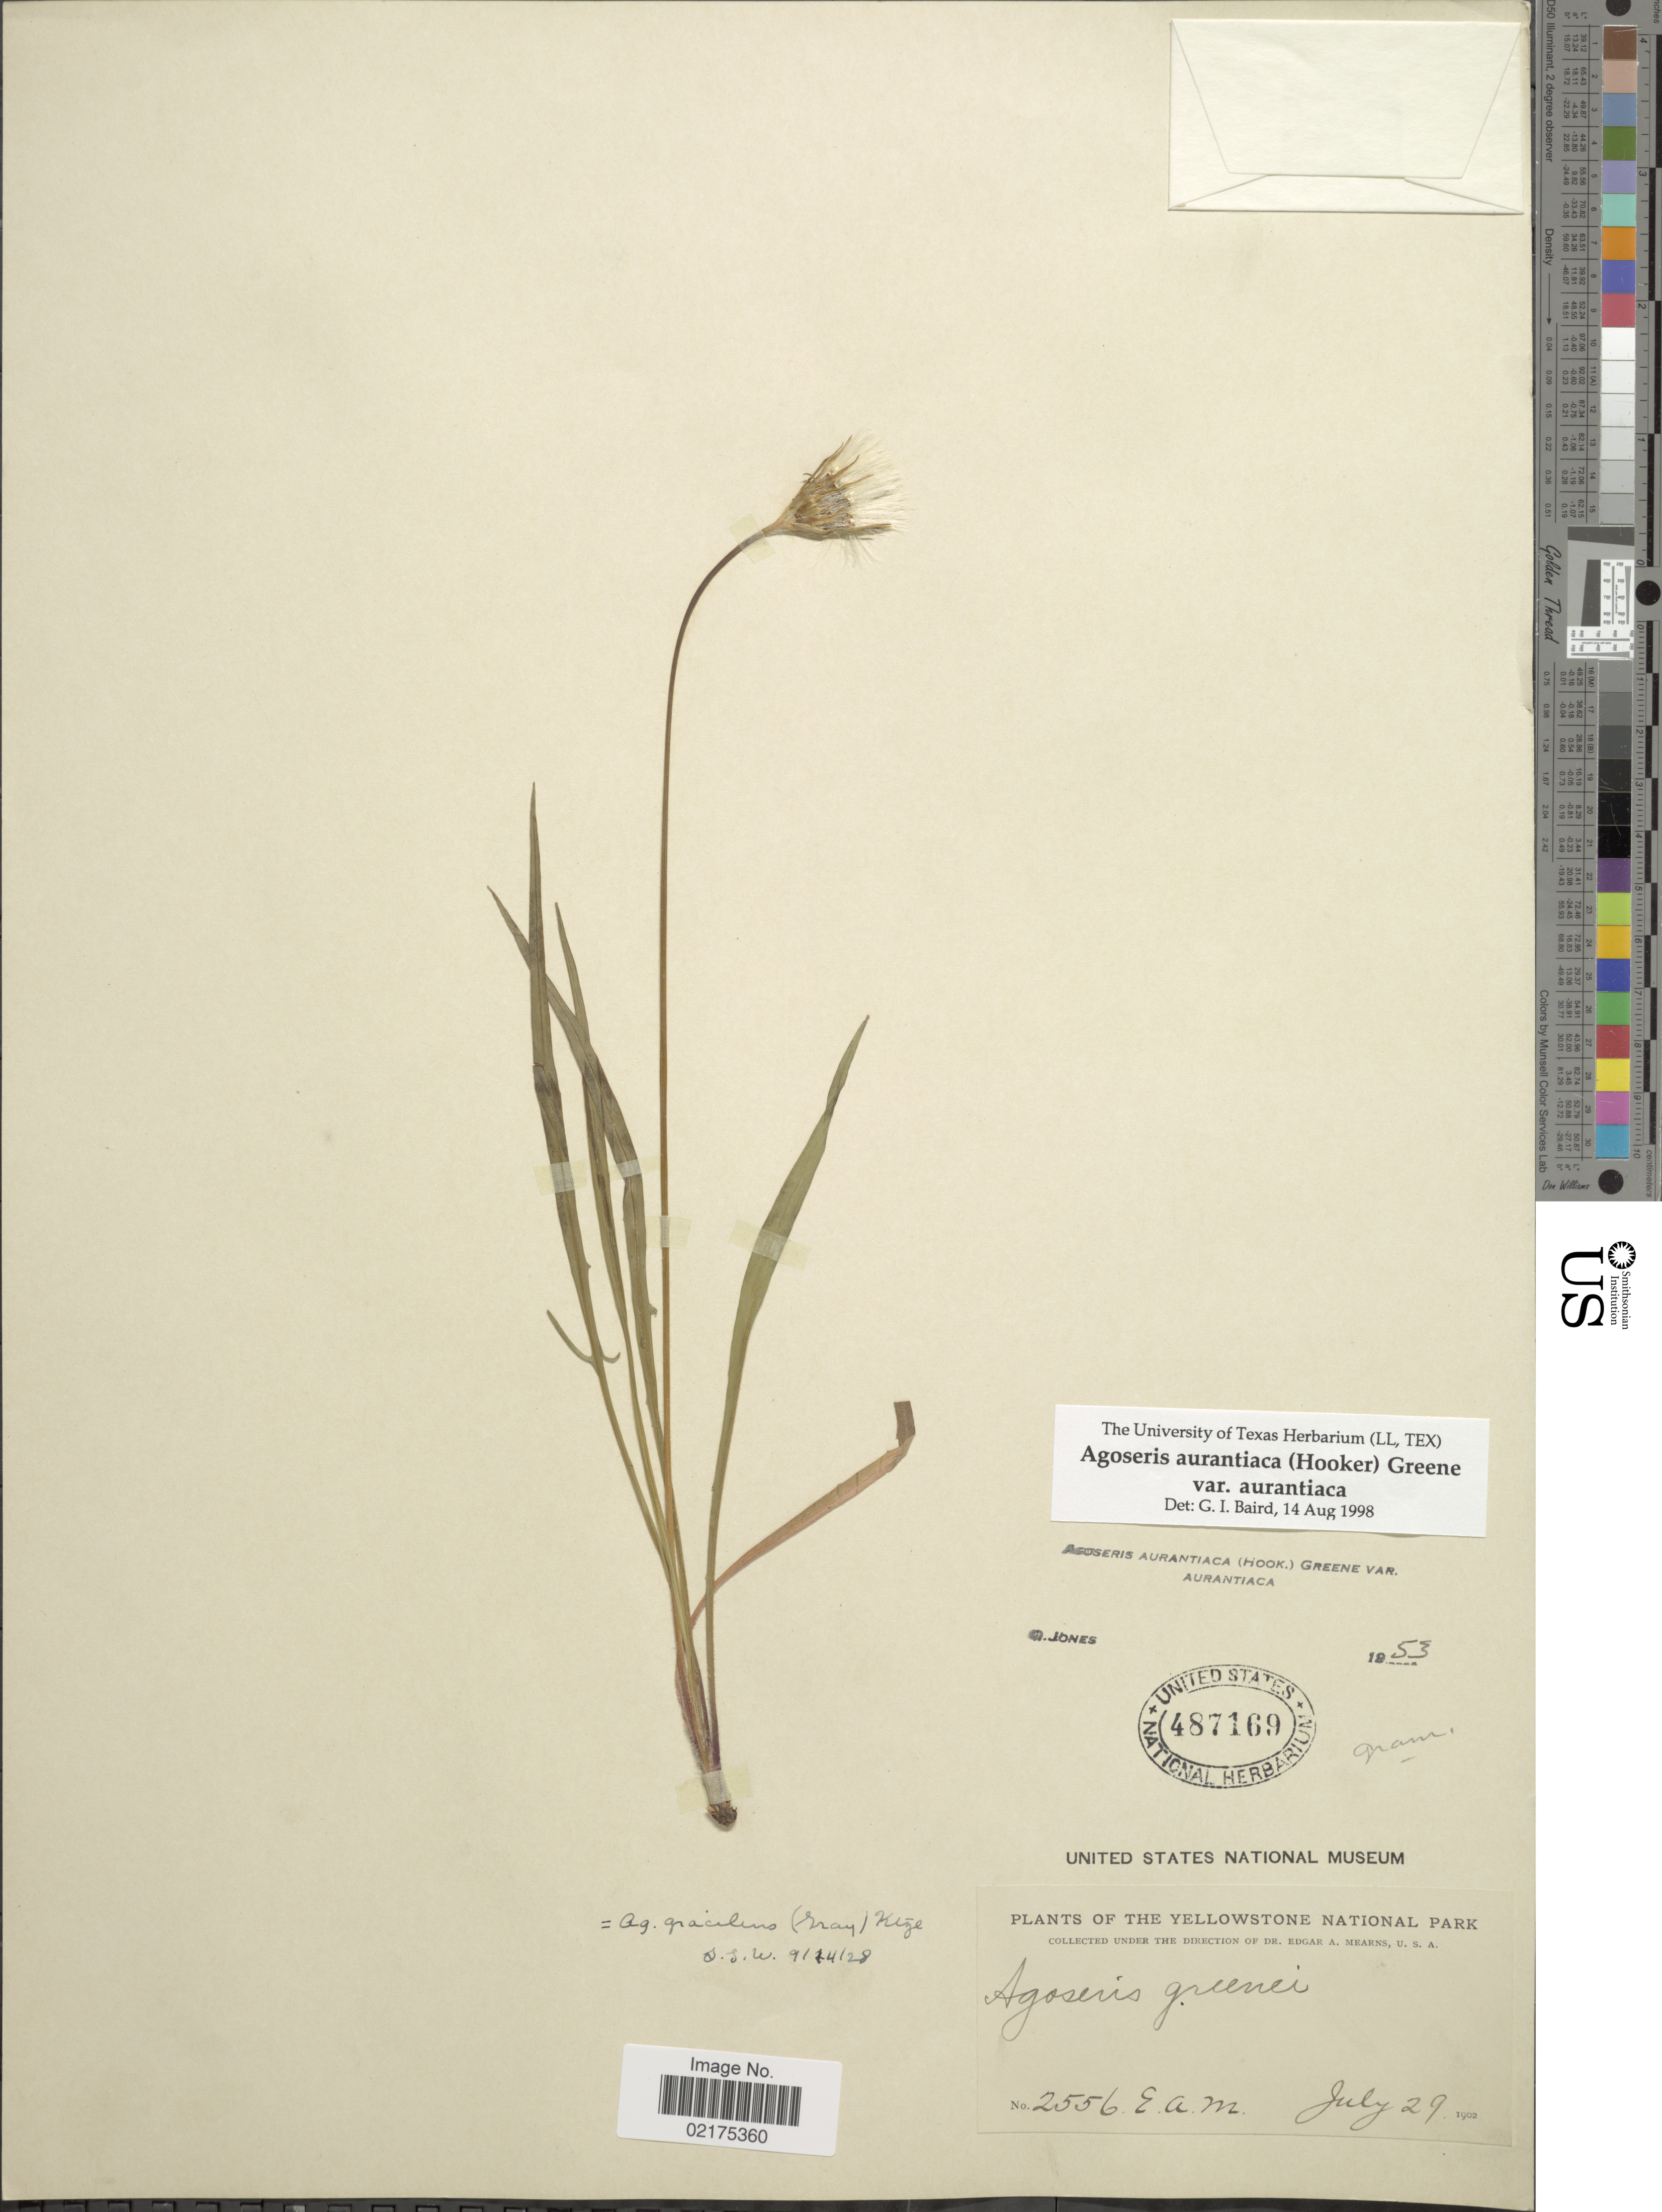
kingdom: Plantae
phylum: Tracheophyta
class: Magnoliopsida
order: Asterales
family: Asteraceae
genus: Agoseris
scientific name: Agoseris aurantiaca var. aurantiaca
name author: (Hook.) Greene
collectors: E. A. Mearns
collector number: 2556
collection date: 1902-07-29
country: United States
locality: The Yellowstone National Park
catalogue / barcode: US 487169